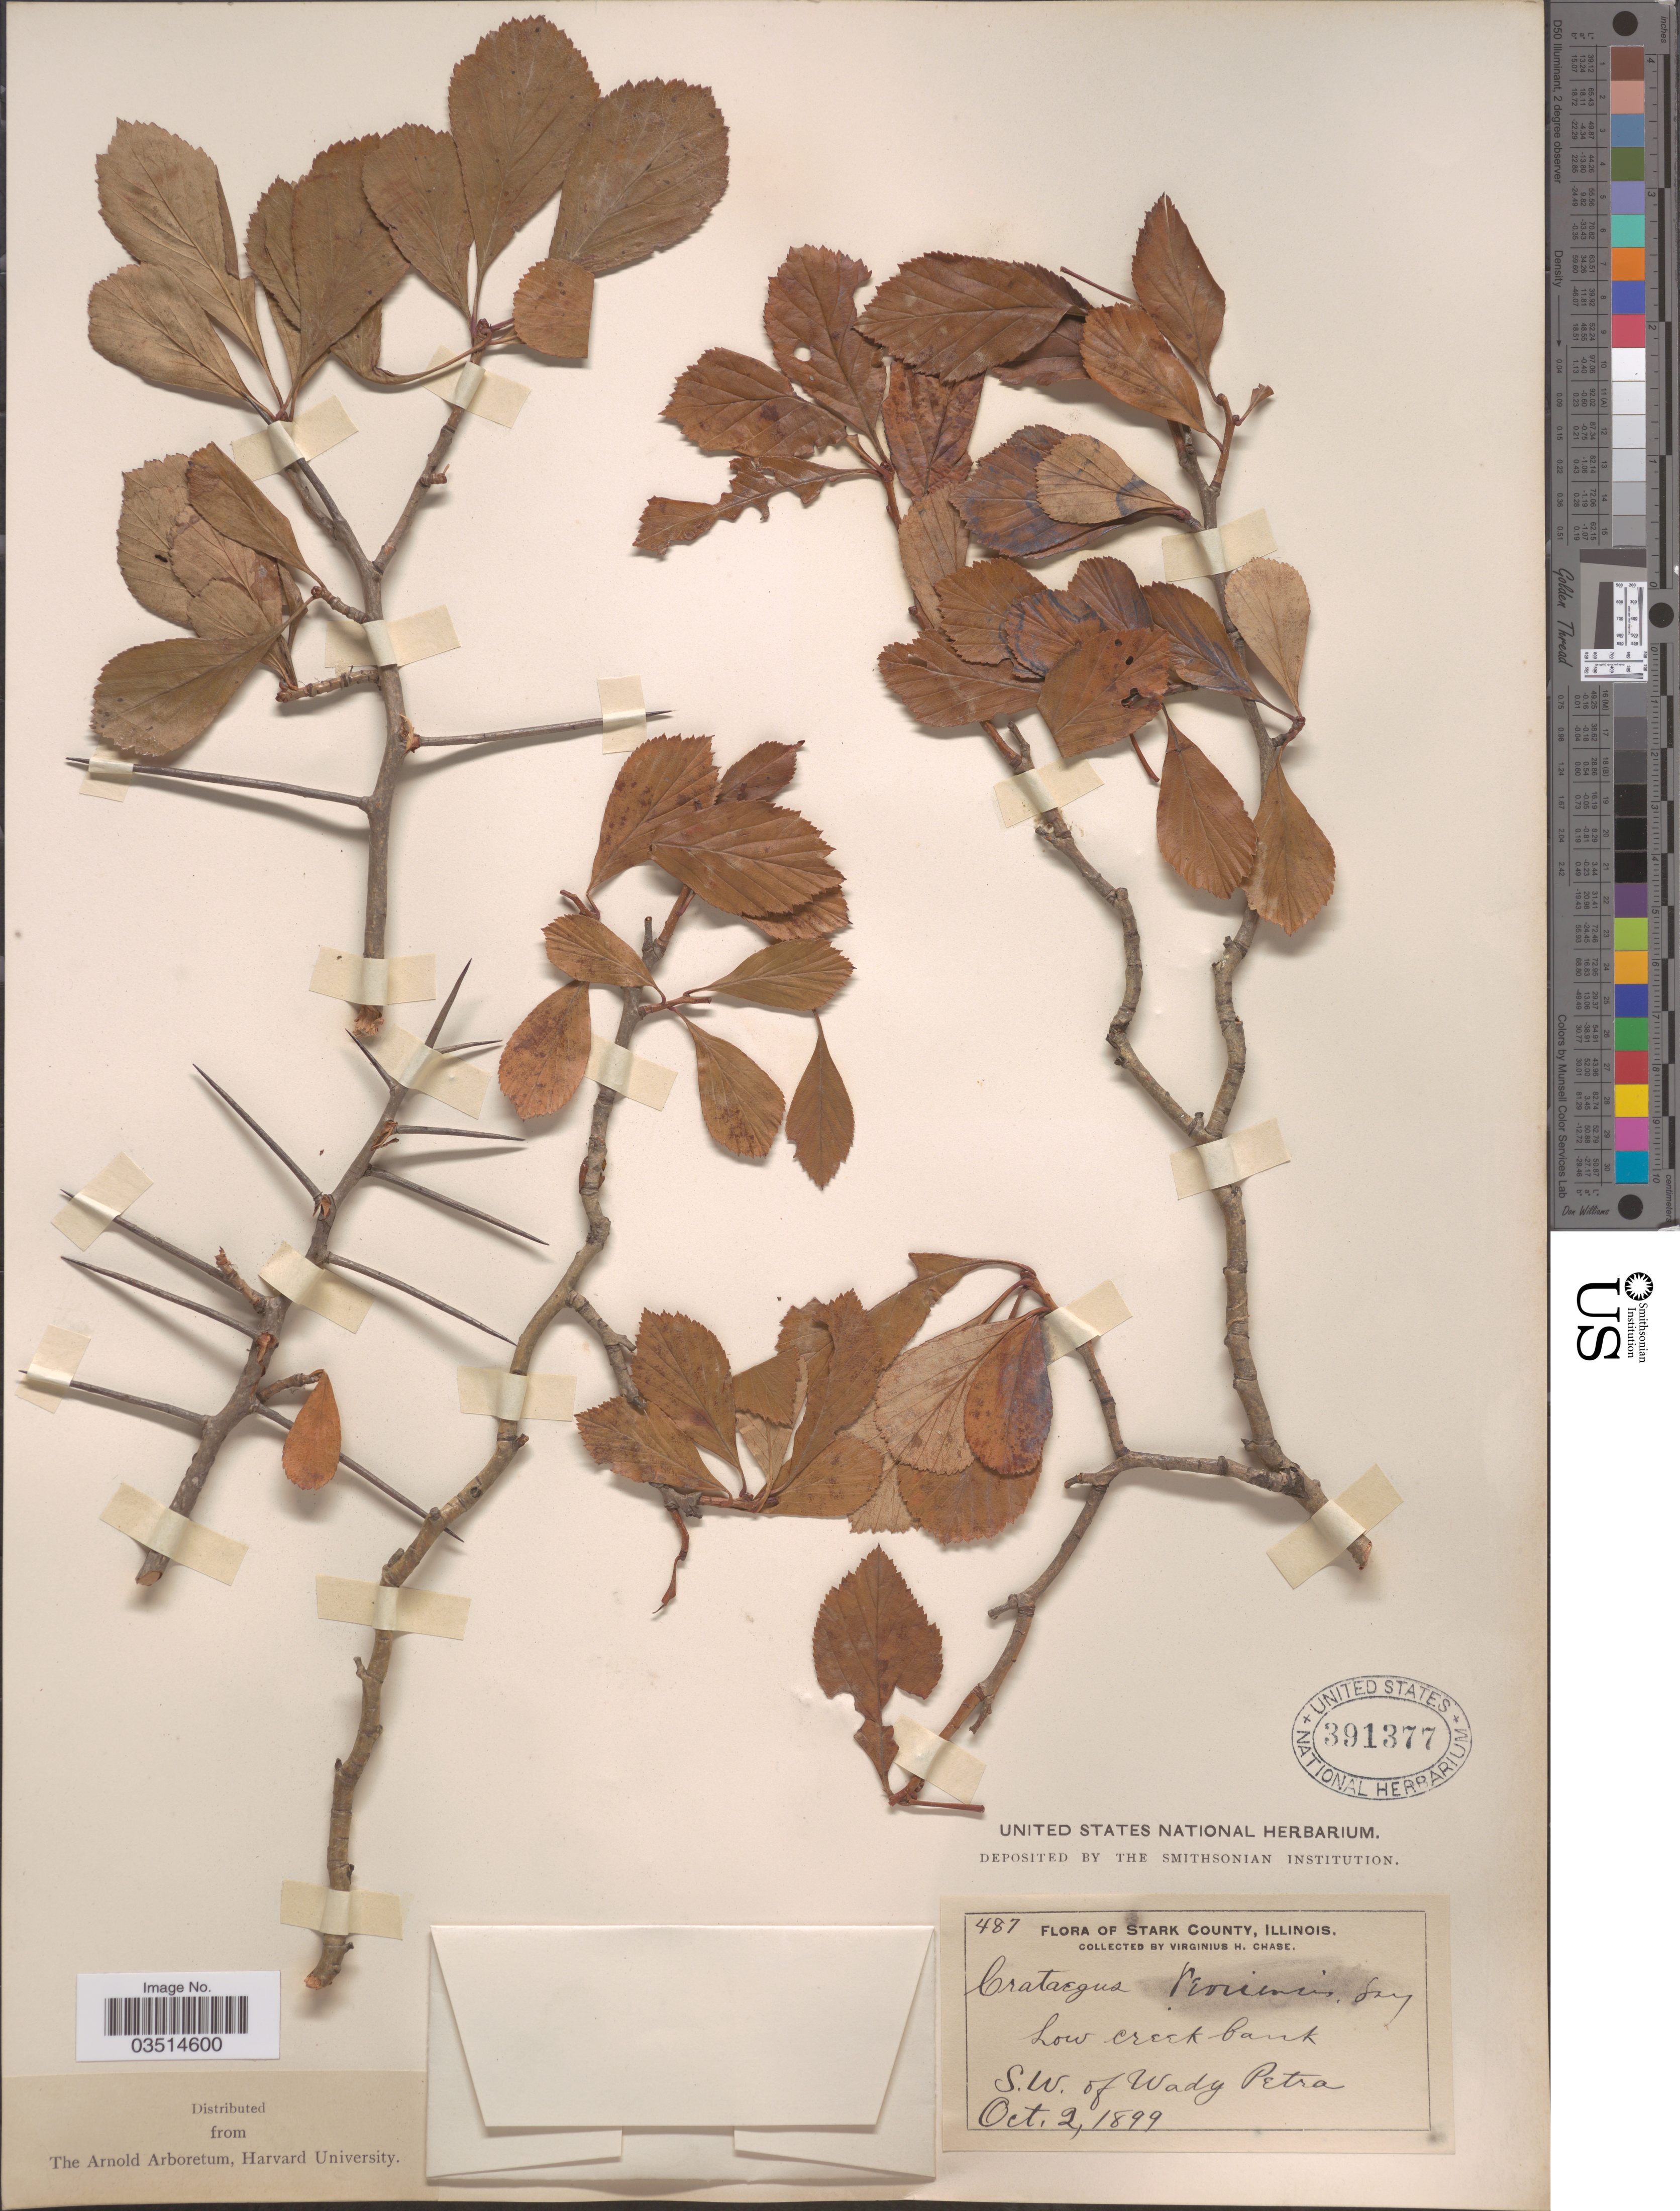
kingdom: Plantae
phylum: Tracheophyta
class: Magnoliopsida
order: Rosales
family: Rosaceae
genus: Crataegus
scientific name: Crataegus x disperma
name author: Ashe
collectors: V. H. Chase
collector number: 487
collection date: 1899-10-02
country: United States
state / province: Illinois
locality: Stark County. Low creek bank S.W. of Wady Petra.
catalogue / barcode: US 391377